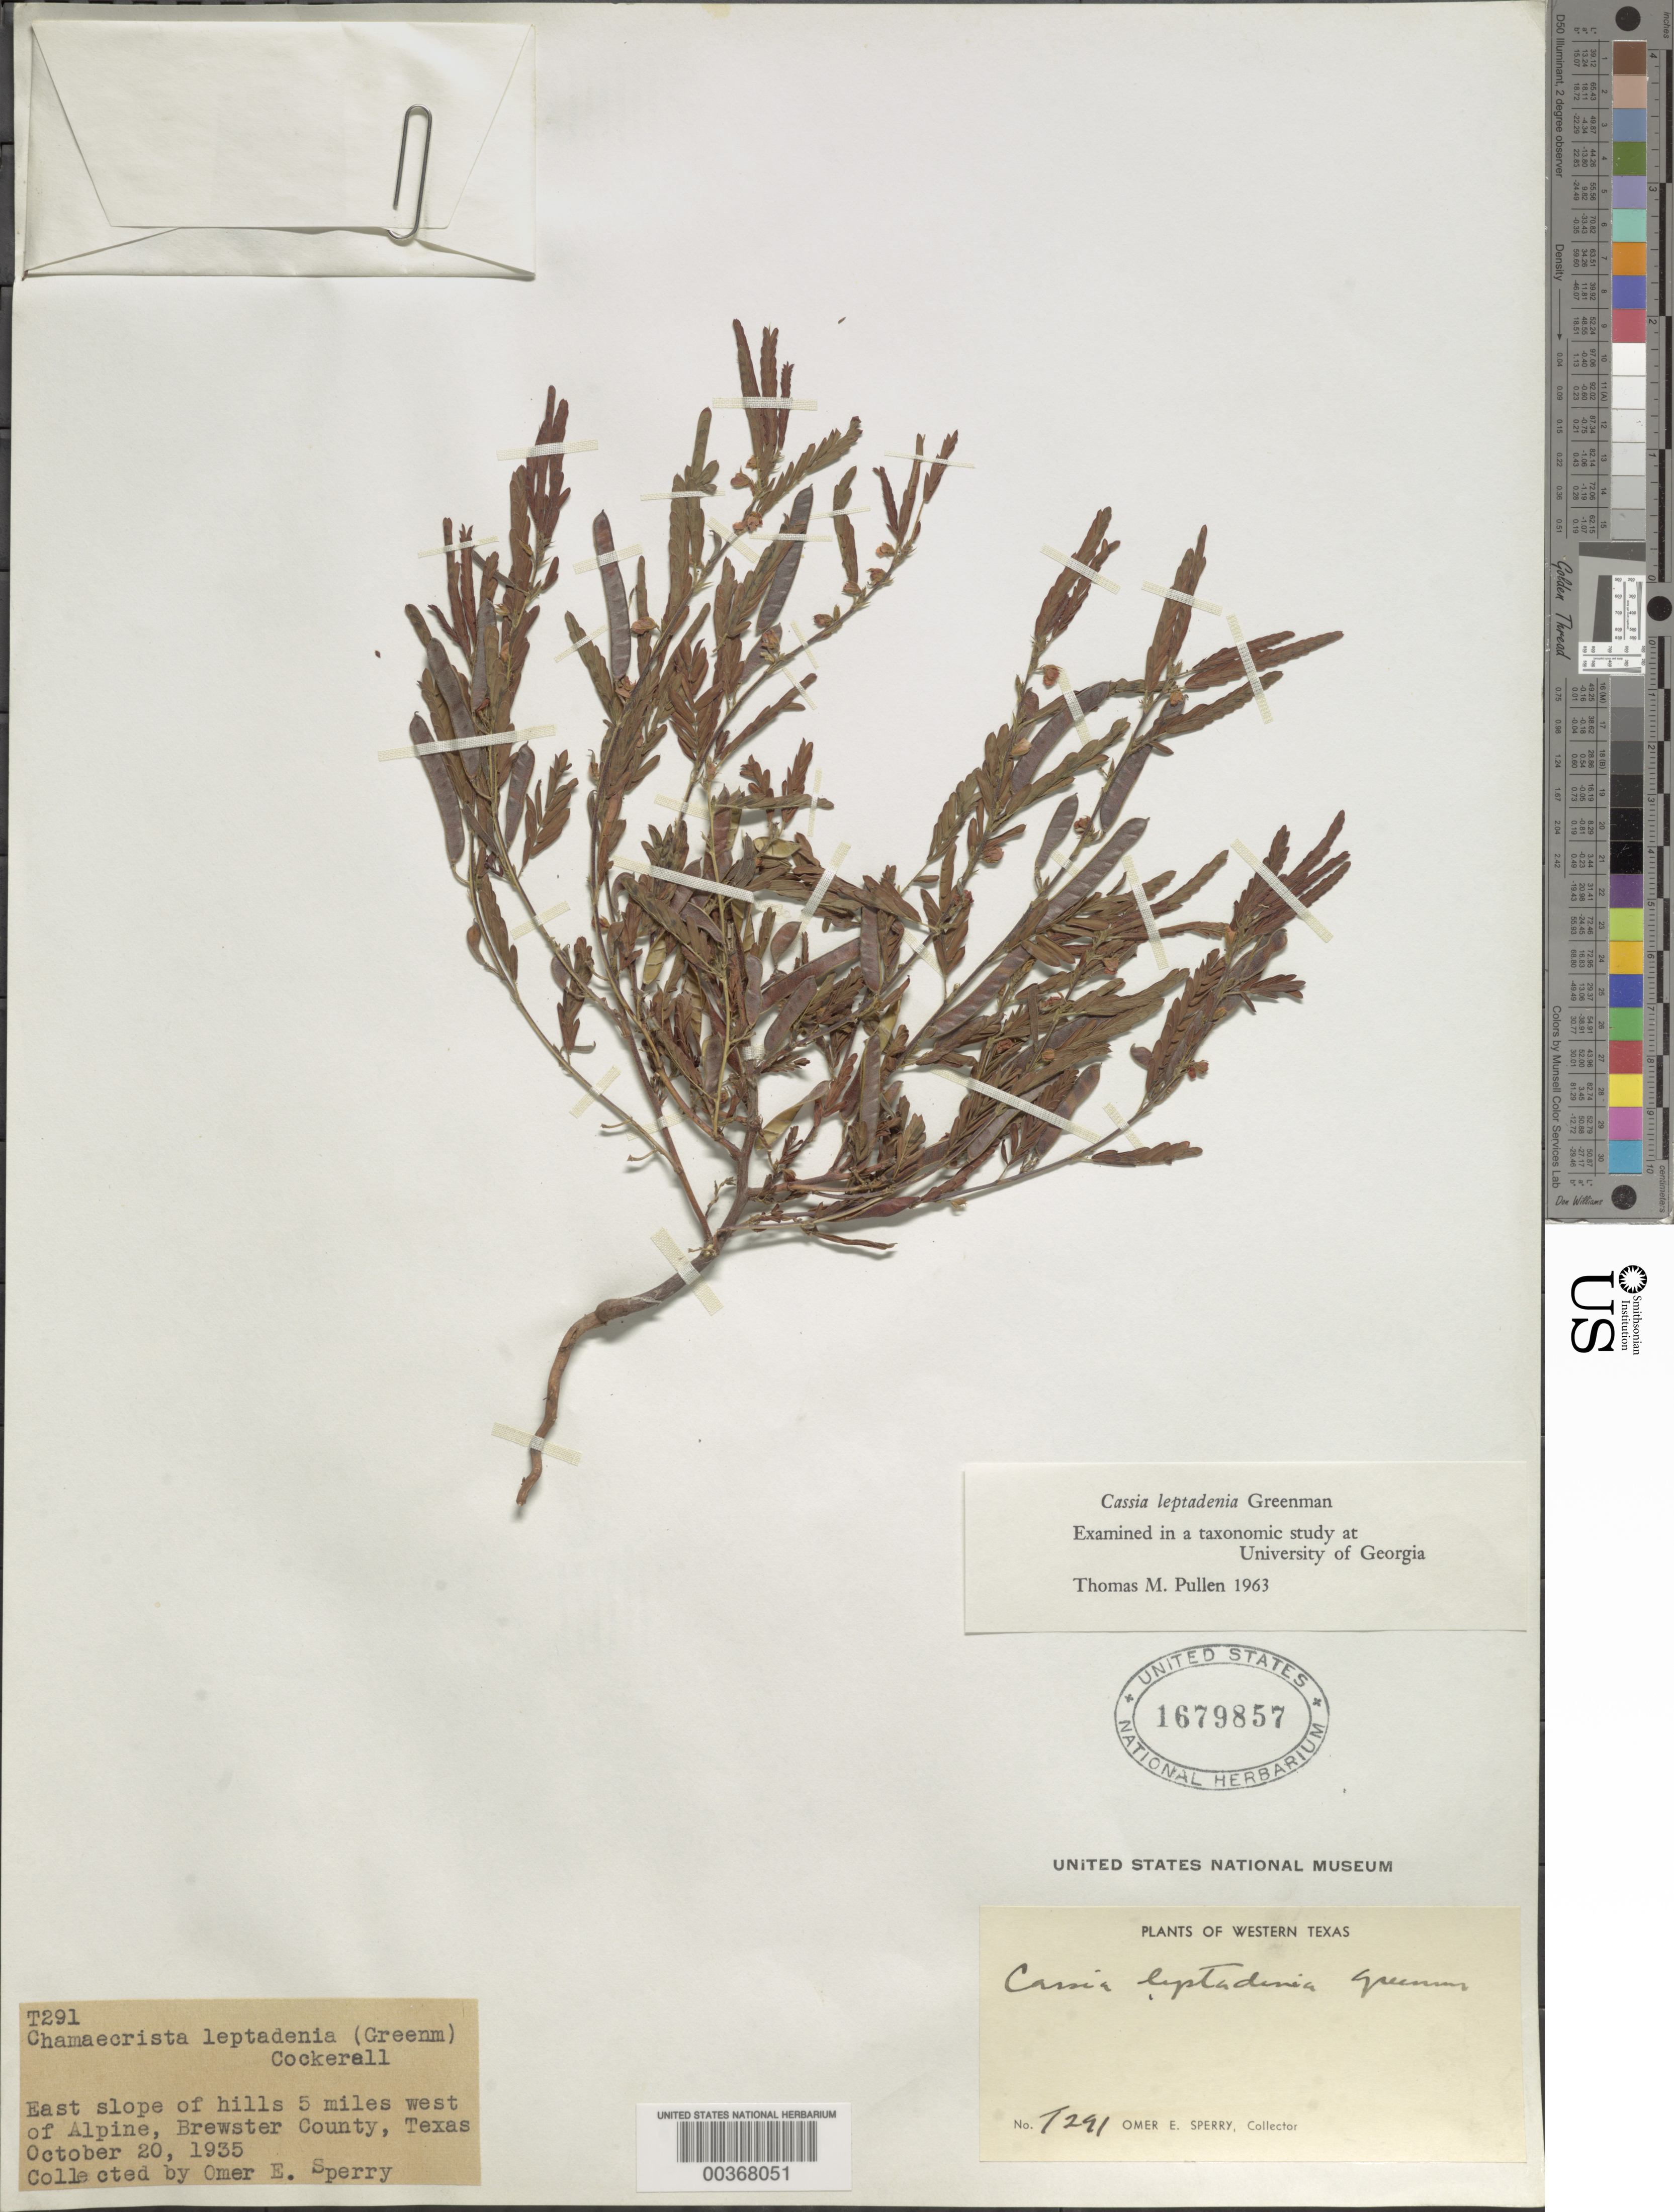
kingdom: Plantae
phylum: Tracheophyta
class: Magnoliopsida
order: Fabales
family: Fabaceae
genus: Chamaecrista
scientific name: Chamaecrista nictitans var. mensalis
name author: (Greenm.) H.S. Irwin & Barneby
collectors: O. E. Sperry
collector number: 7291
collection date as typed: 20 Oct 1935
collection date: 1935-10-20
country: United States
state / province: Texas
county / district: Brewster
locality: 5 mi w of alpine, e slope of hills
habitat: Slope of hills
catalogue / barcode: US 1679857